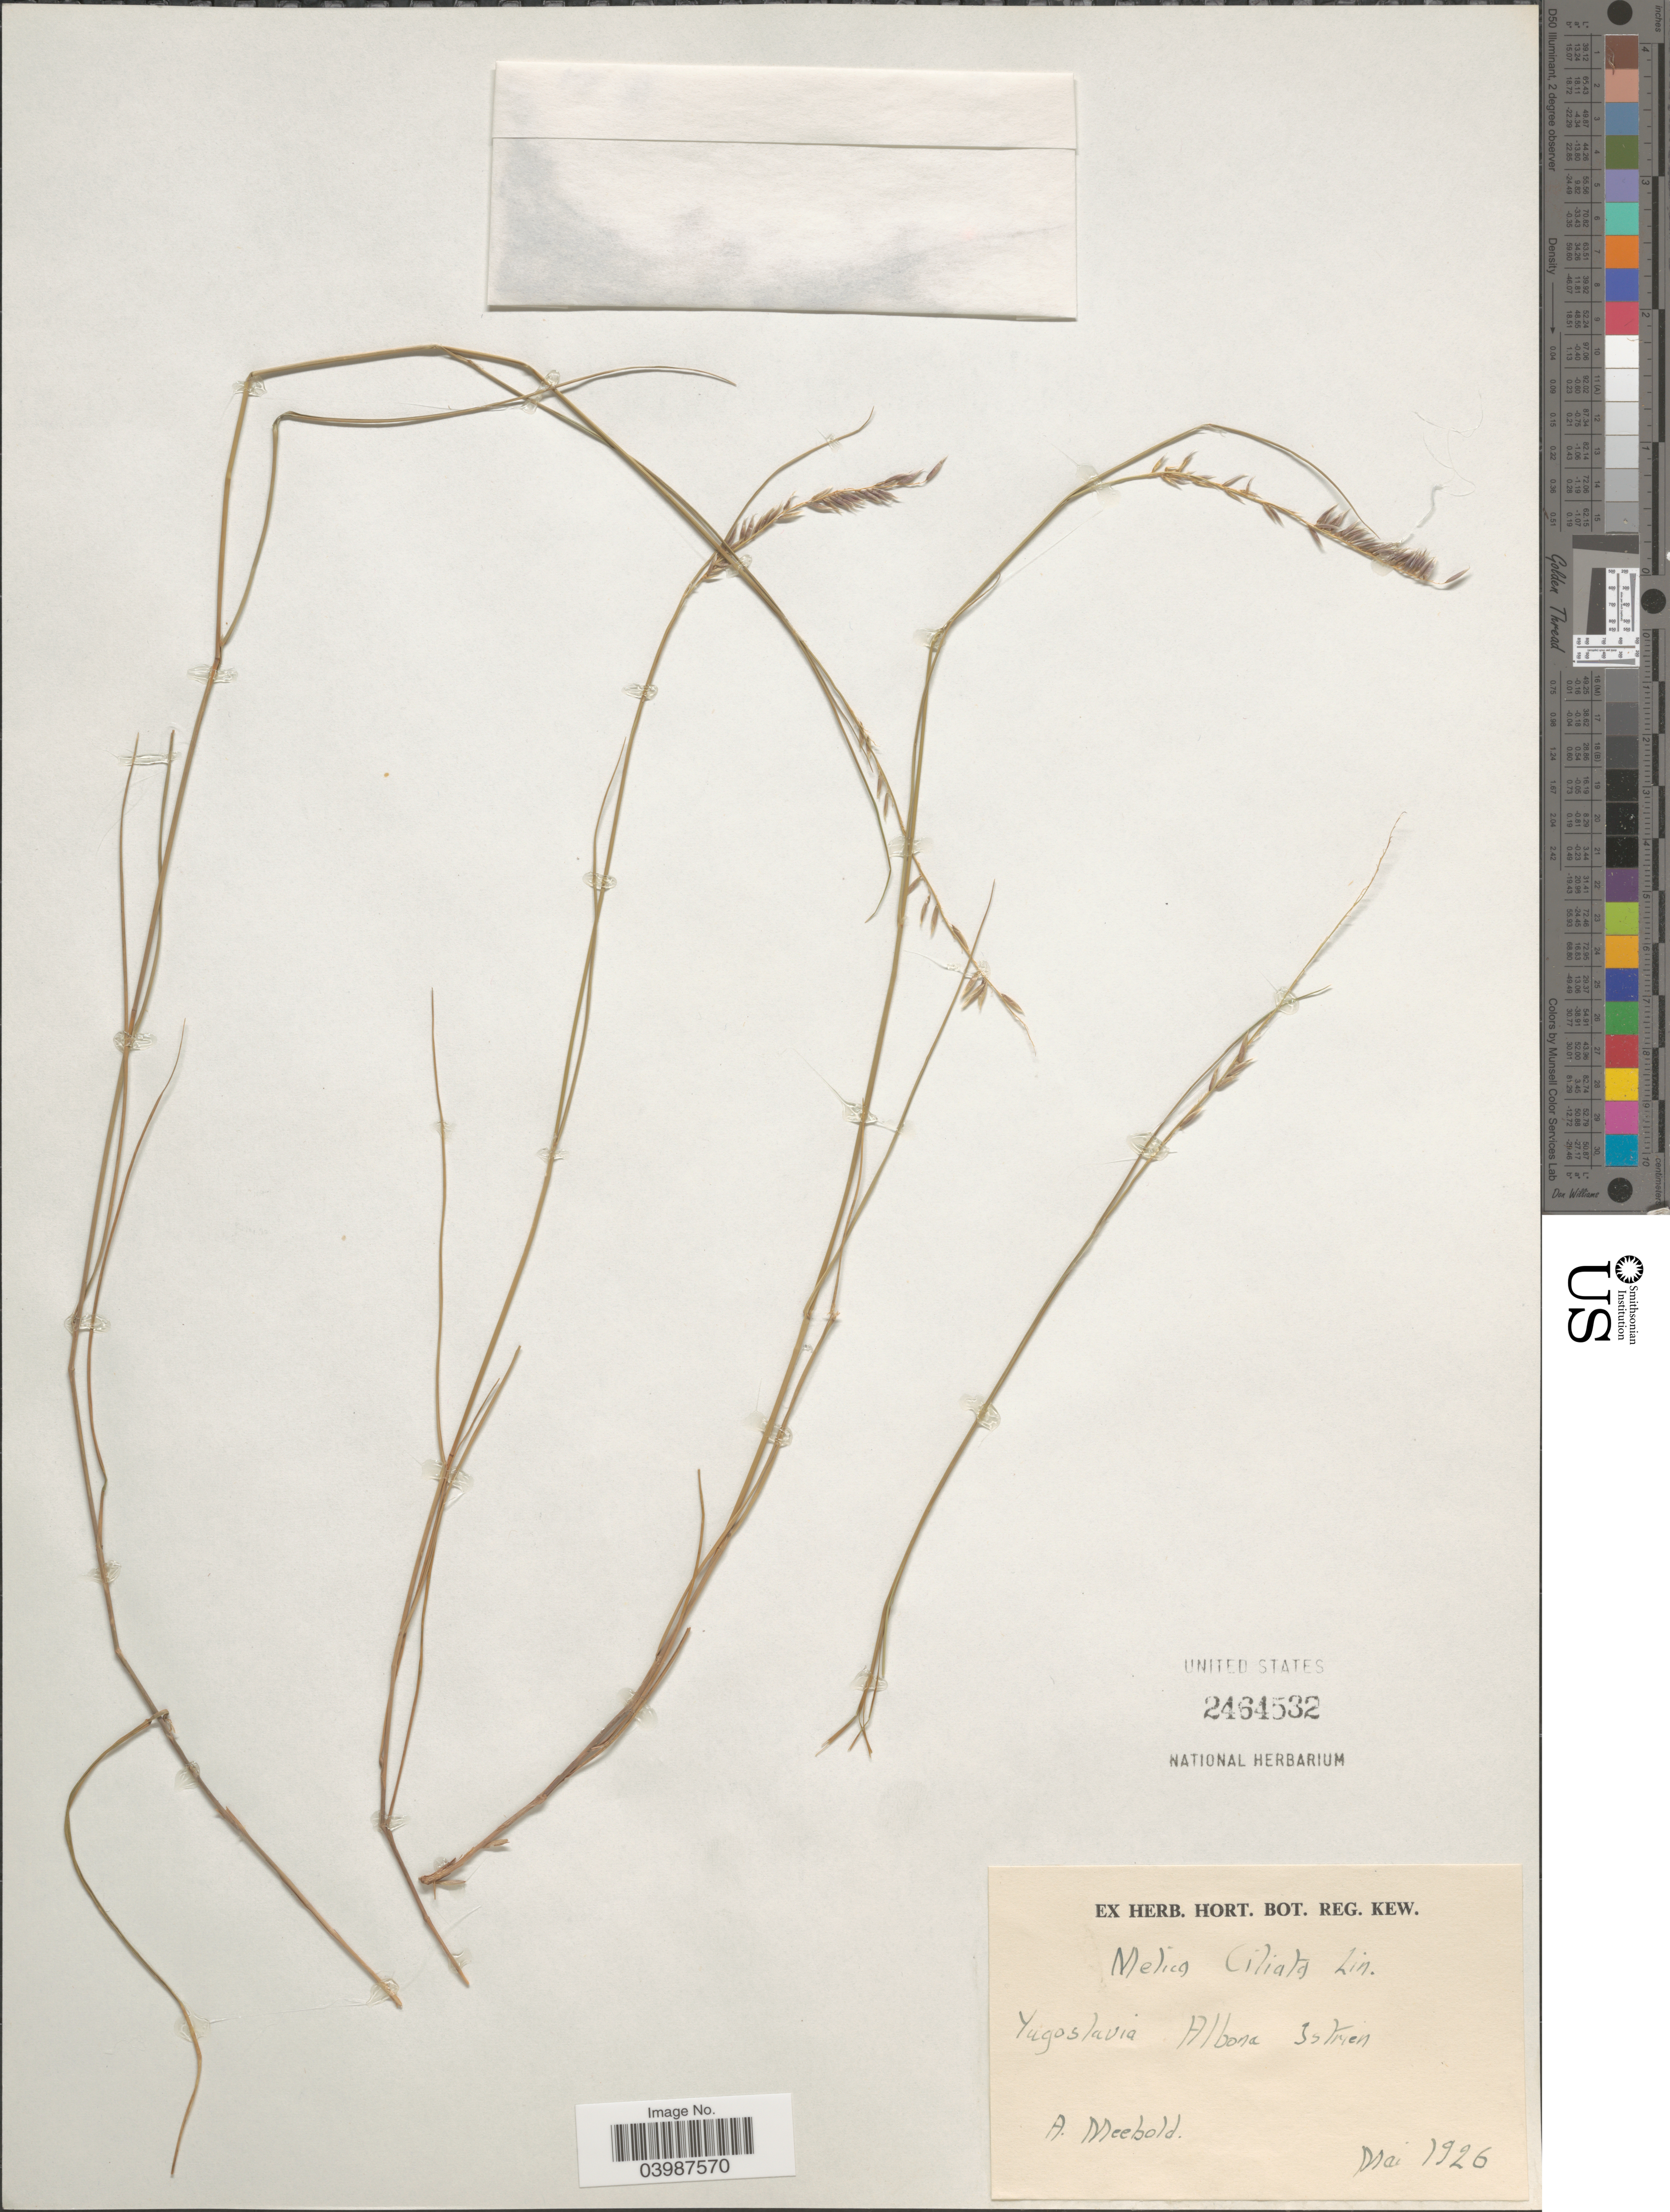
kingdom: Plantae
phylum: Tracheophyta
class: Liliopsida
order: Poales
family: Poaceae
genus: Melica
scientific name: Melica ciliata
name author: L.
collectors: A. Meebold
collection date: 1926-05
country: Croatia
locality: Albona Istrien.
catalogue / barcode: US 2464532